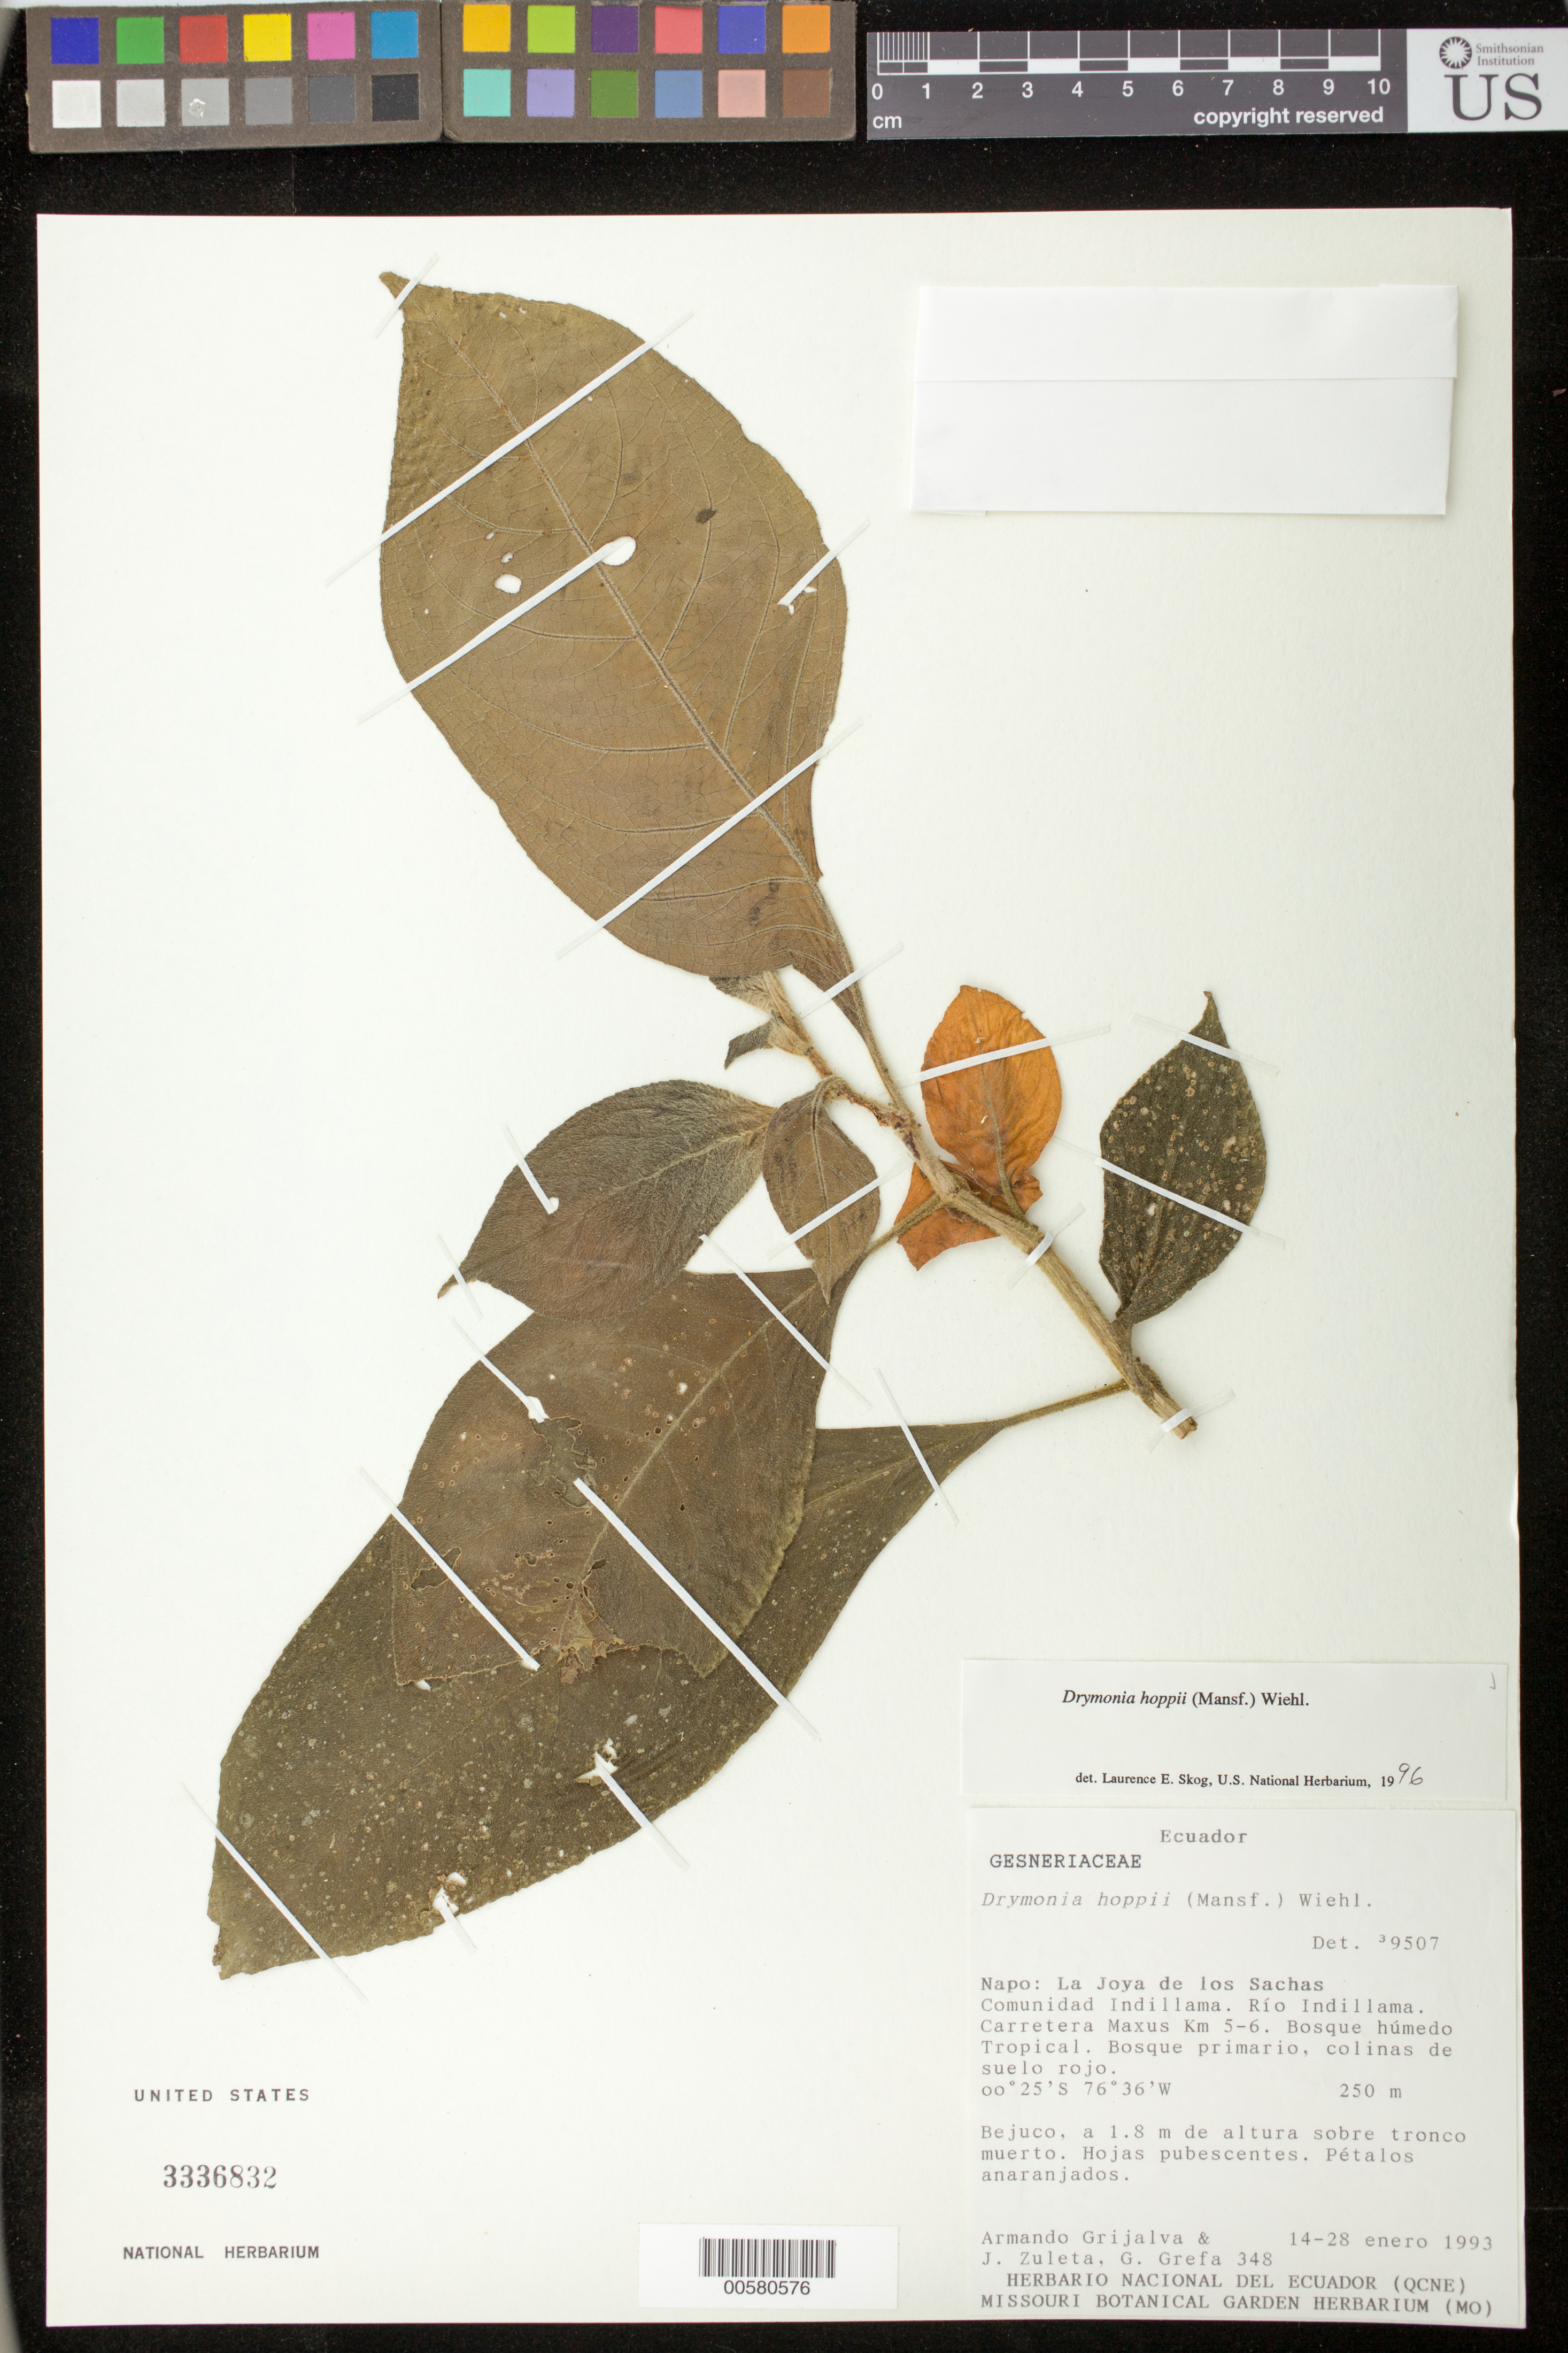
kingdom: Plantae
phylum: Tracheophyta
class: Magnoliopsida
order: Lamiales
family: Gesneriaceae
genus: Drymonia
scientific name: Drymonia hoppii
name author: (Mansf.) Wiehler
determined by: Skog, Laurence E.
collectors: A. Grijalva, J. Zuleta & G. Grefa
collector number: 348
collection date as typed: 14-28 Jan 1993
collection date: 1993-01-14/1993-01-28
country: Ecuador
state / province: Napo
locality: La Joya de los Sachas: Comunidad Indillama, Río Indillama, Carretera Maxus Km 5-6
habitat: Bosque húmedo tropical; bosque primario, colinas de suelo rojo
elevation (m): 250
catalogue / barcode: US 3336832